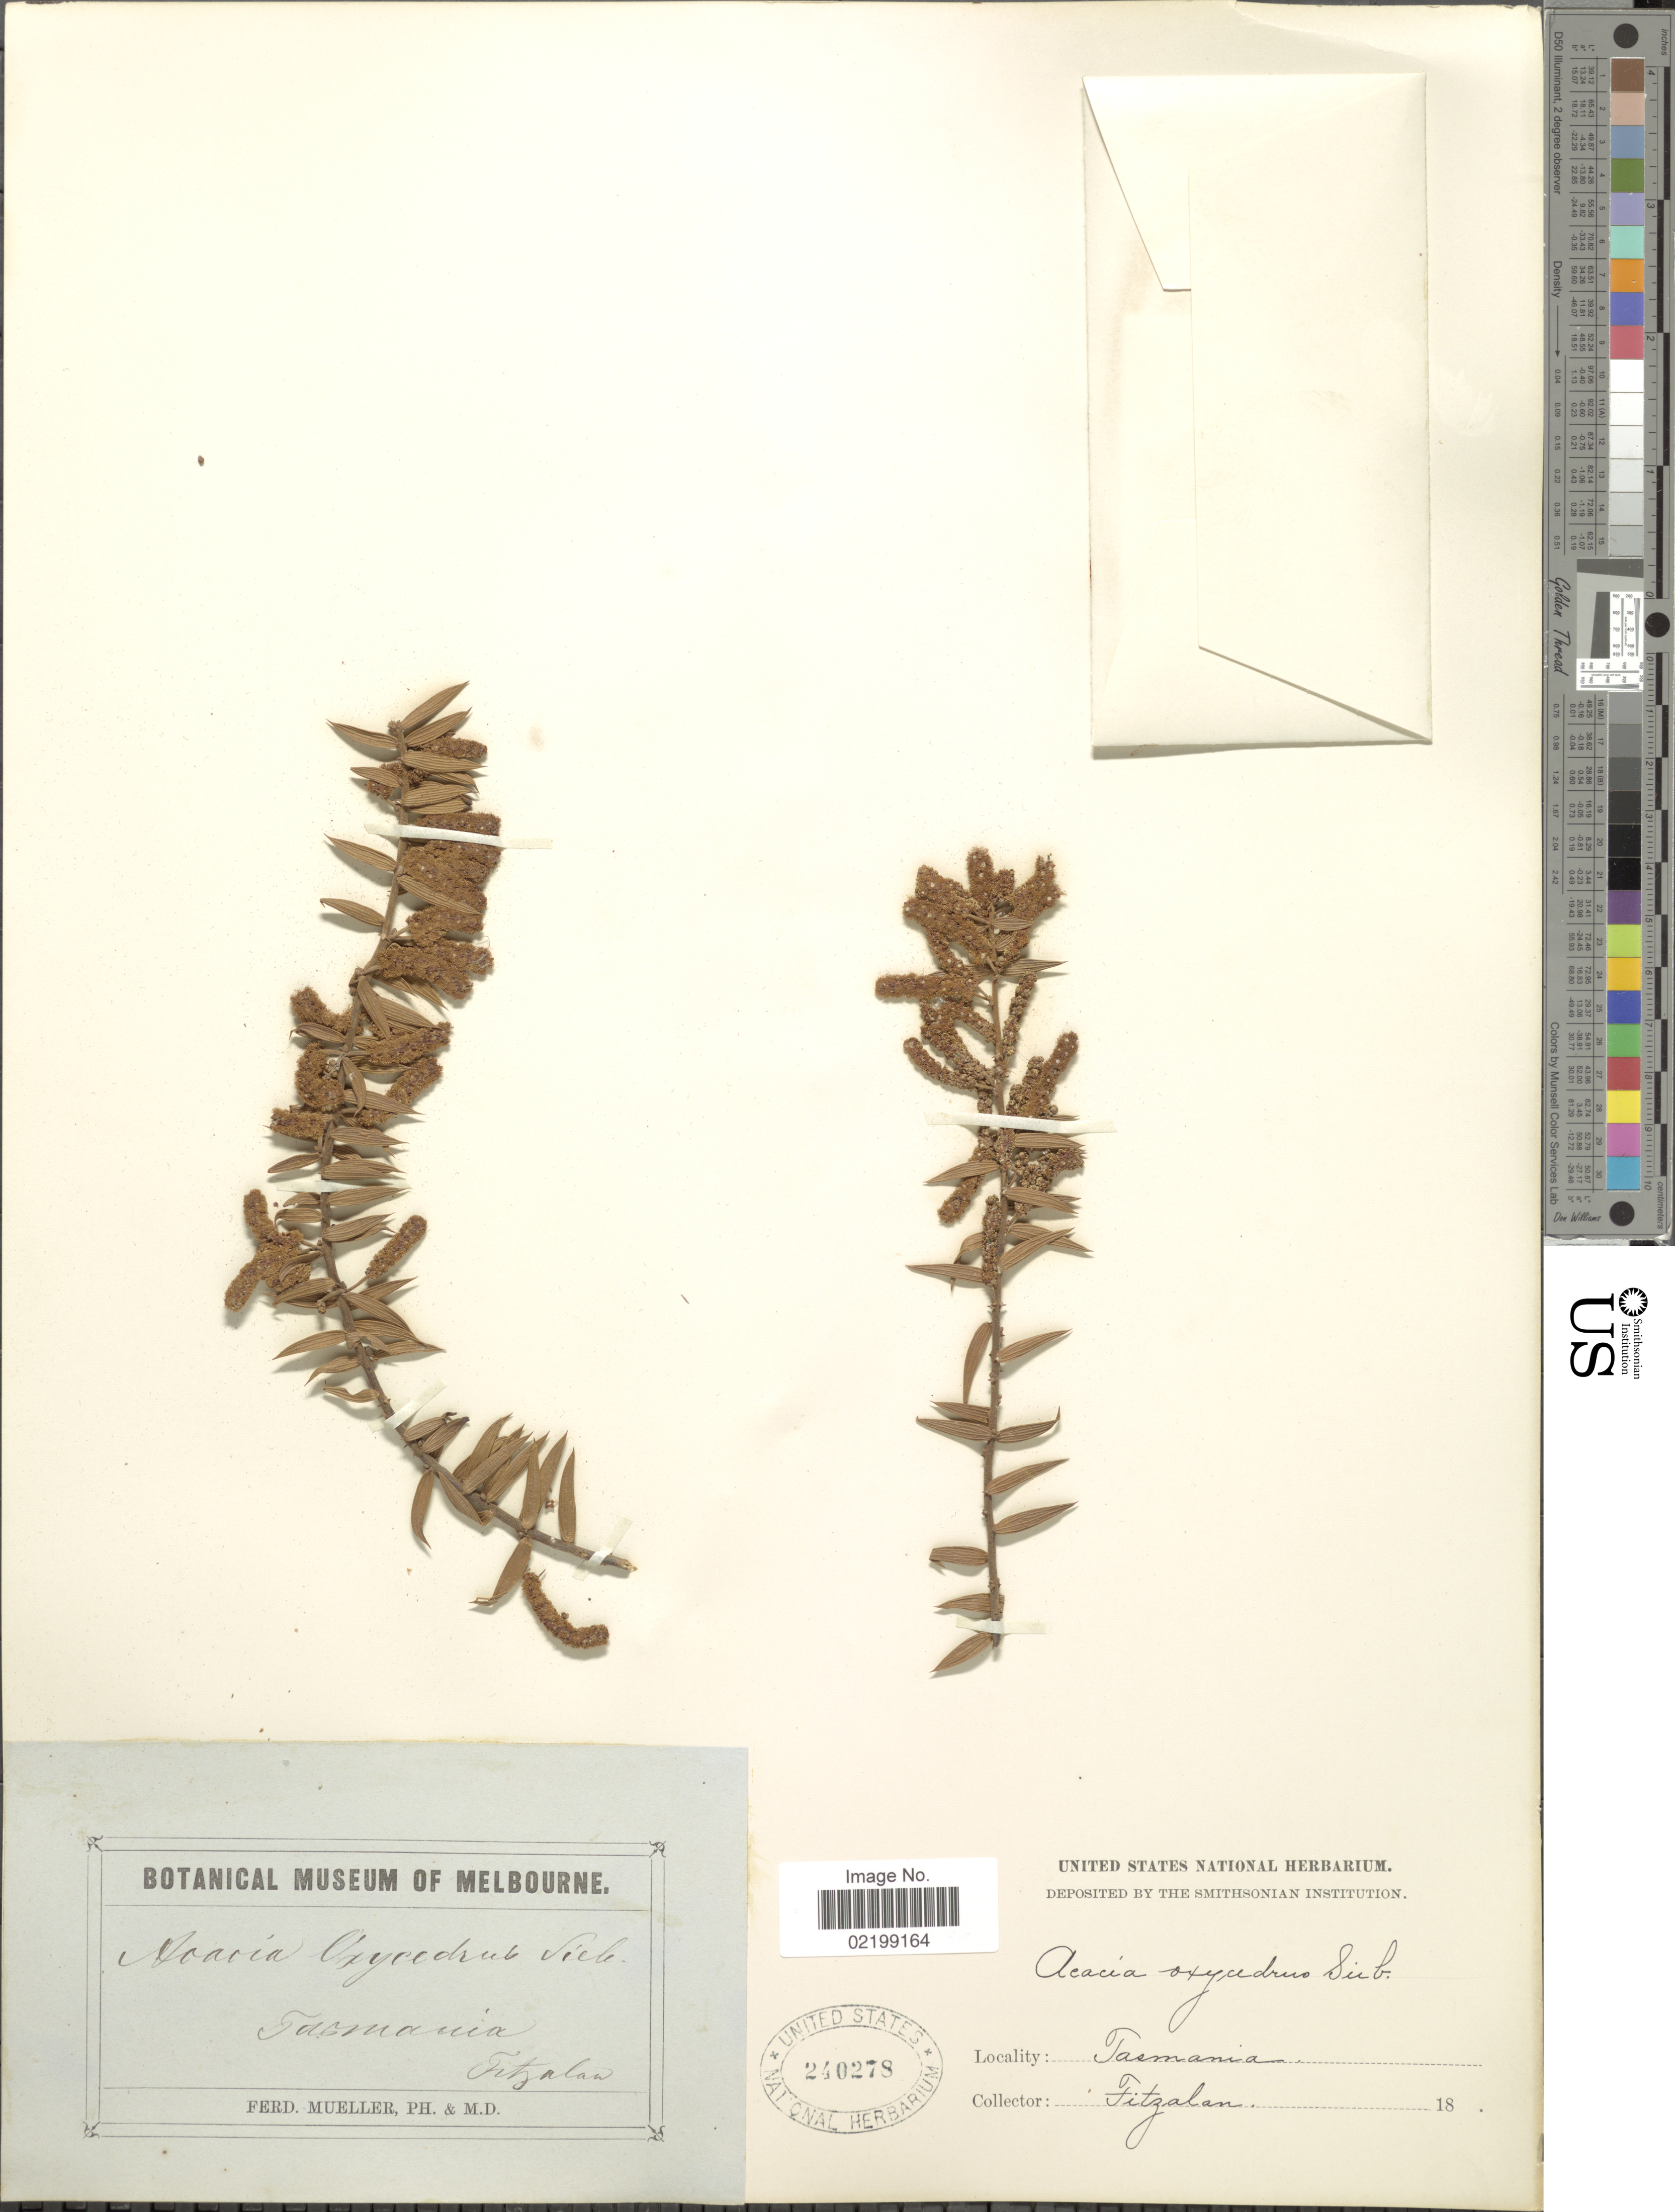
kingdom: Plantae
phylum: Tracheophyta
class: Magnoliopsida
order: Fabales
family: Fabaceae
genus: Acacia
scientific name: Acacia oxycedrus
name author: Sieber ex DC.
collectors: Fitzalan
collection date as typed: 18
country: Australia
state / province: Tasmania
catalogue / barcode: US 240278